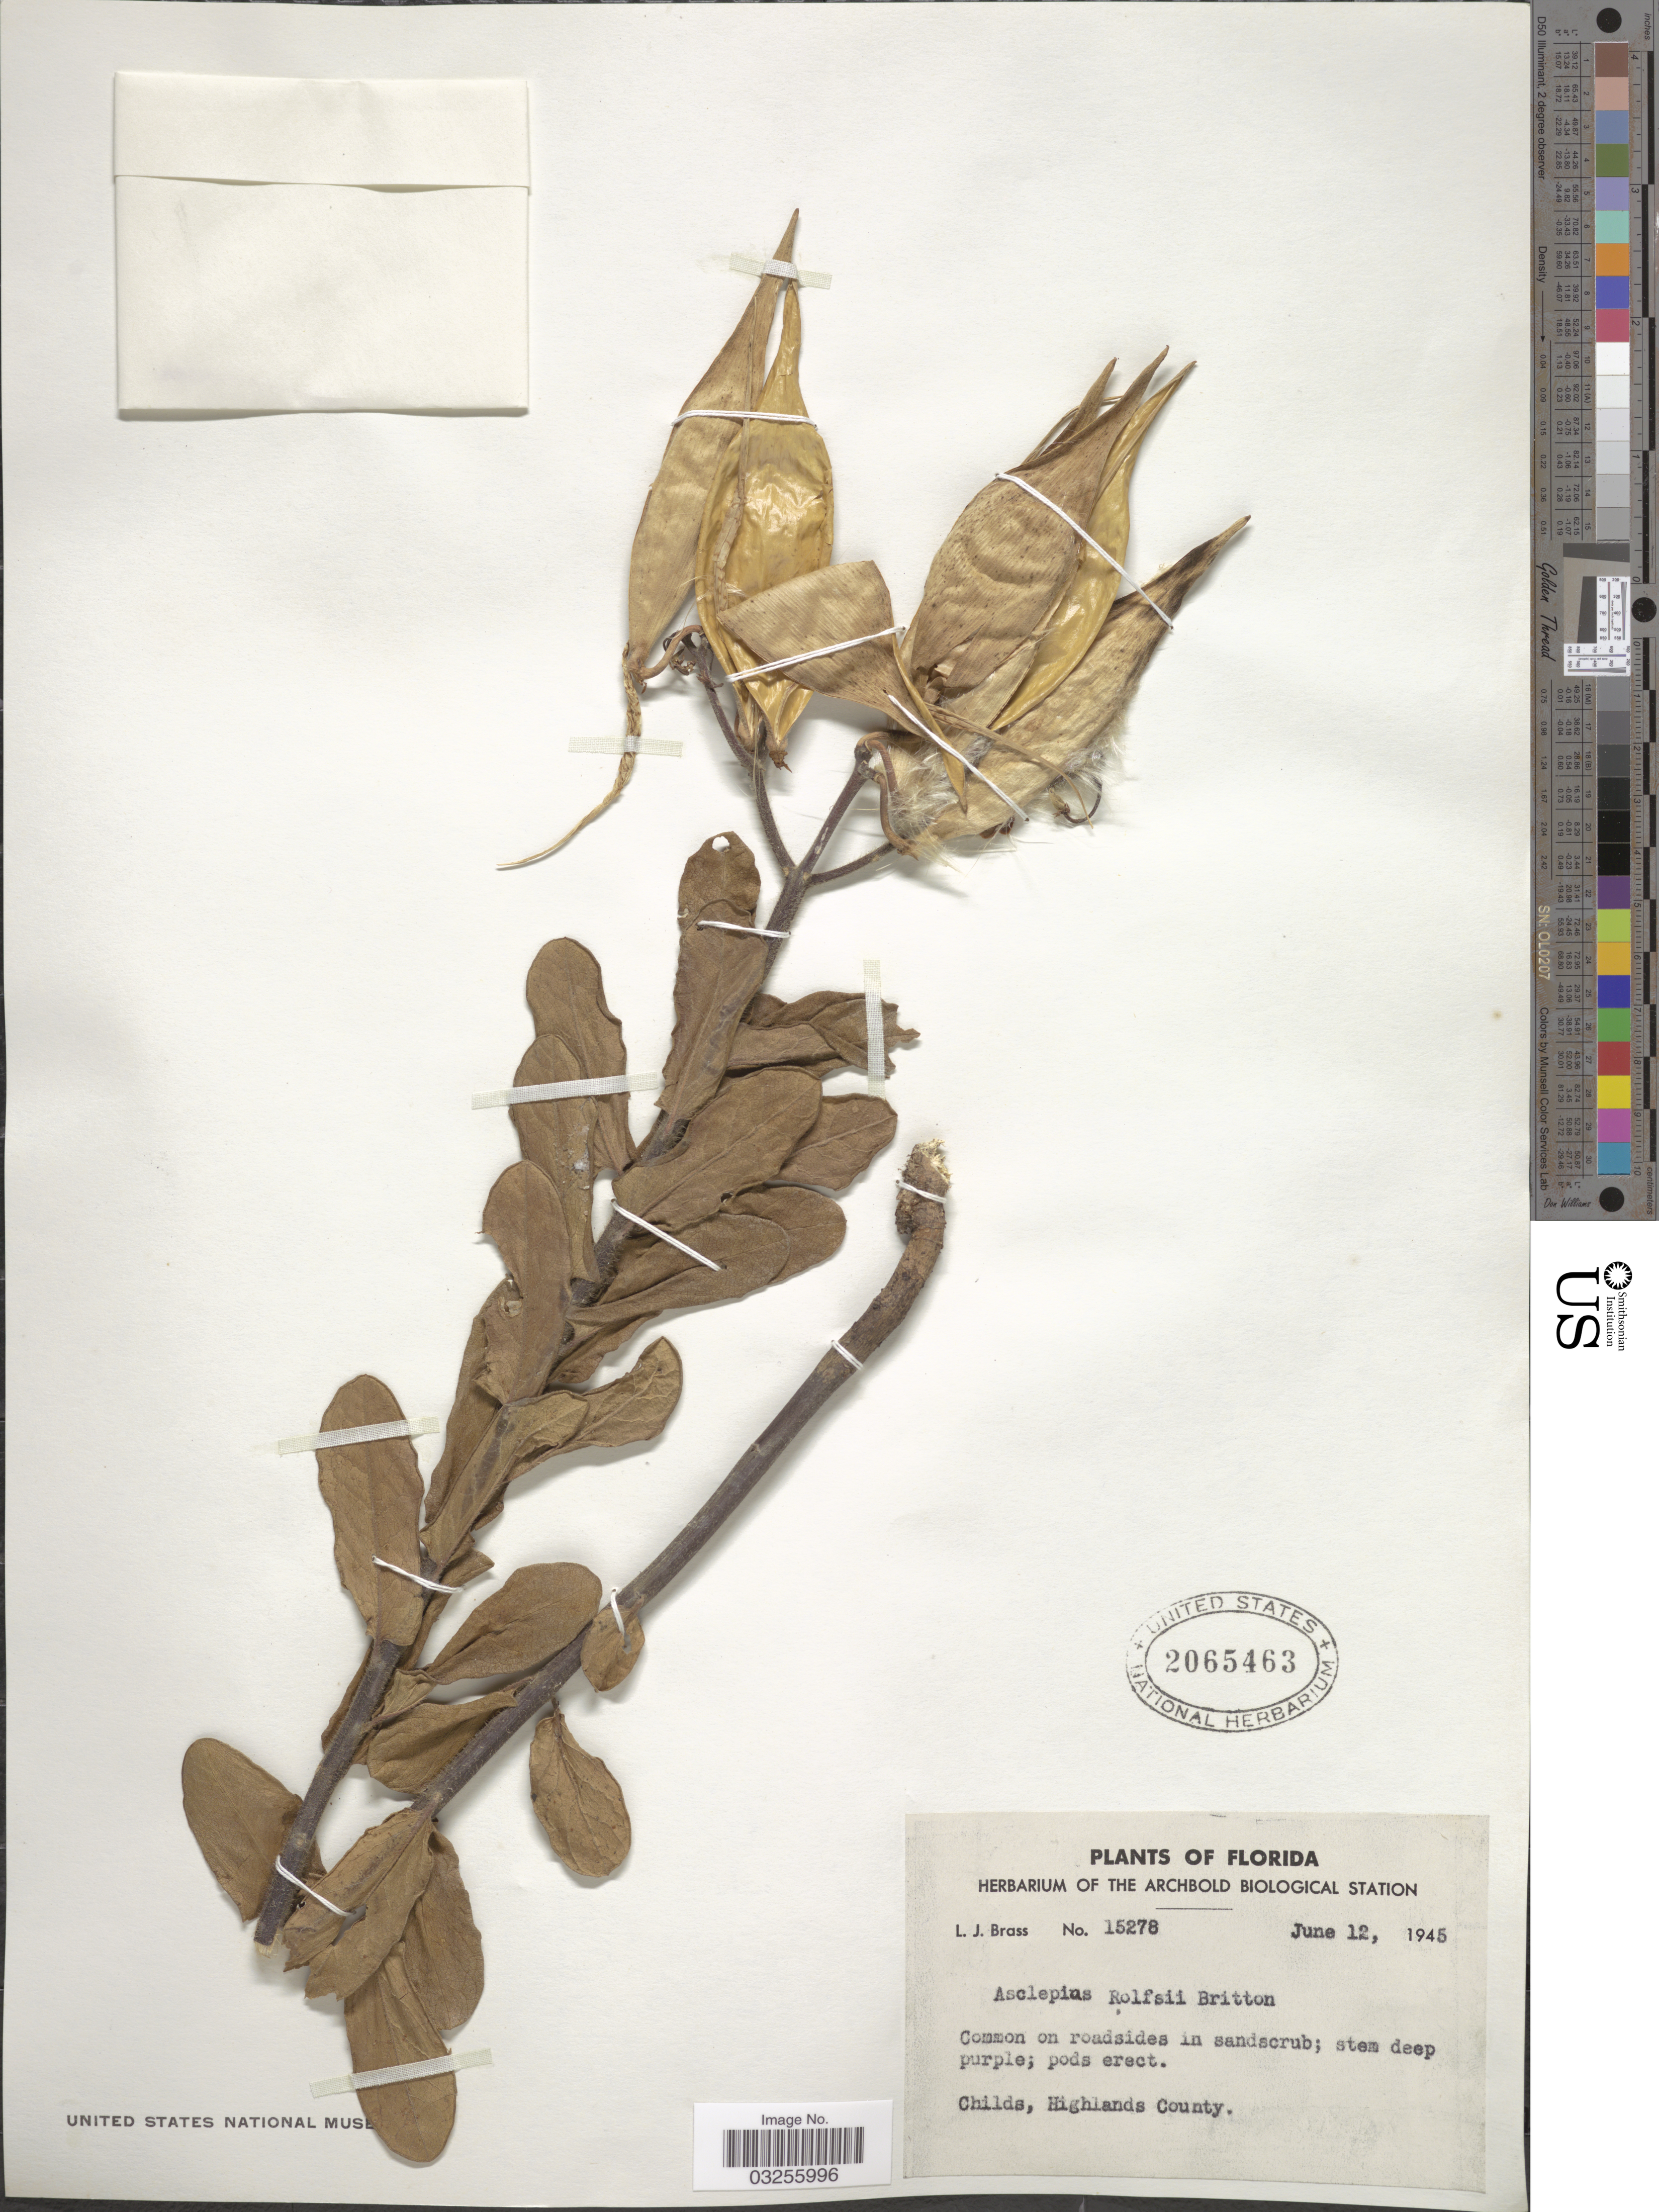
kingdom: Plantae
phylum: Tracheophyta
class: Magnoliopsida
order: Gentianales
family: Apocynaceae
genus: Asclepias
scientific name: Asclepias tuberosa var. rolfsii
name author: ( ex Vail) Shinners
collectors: L. J. Brass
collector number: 15278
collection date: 1945-06-12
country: United States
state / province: Florida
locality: Childs, Highlands County.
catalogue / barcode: US 2065463